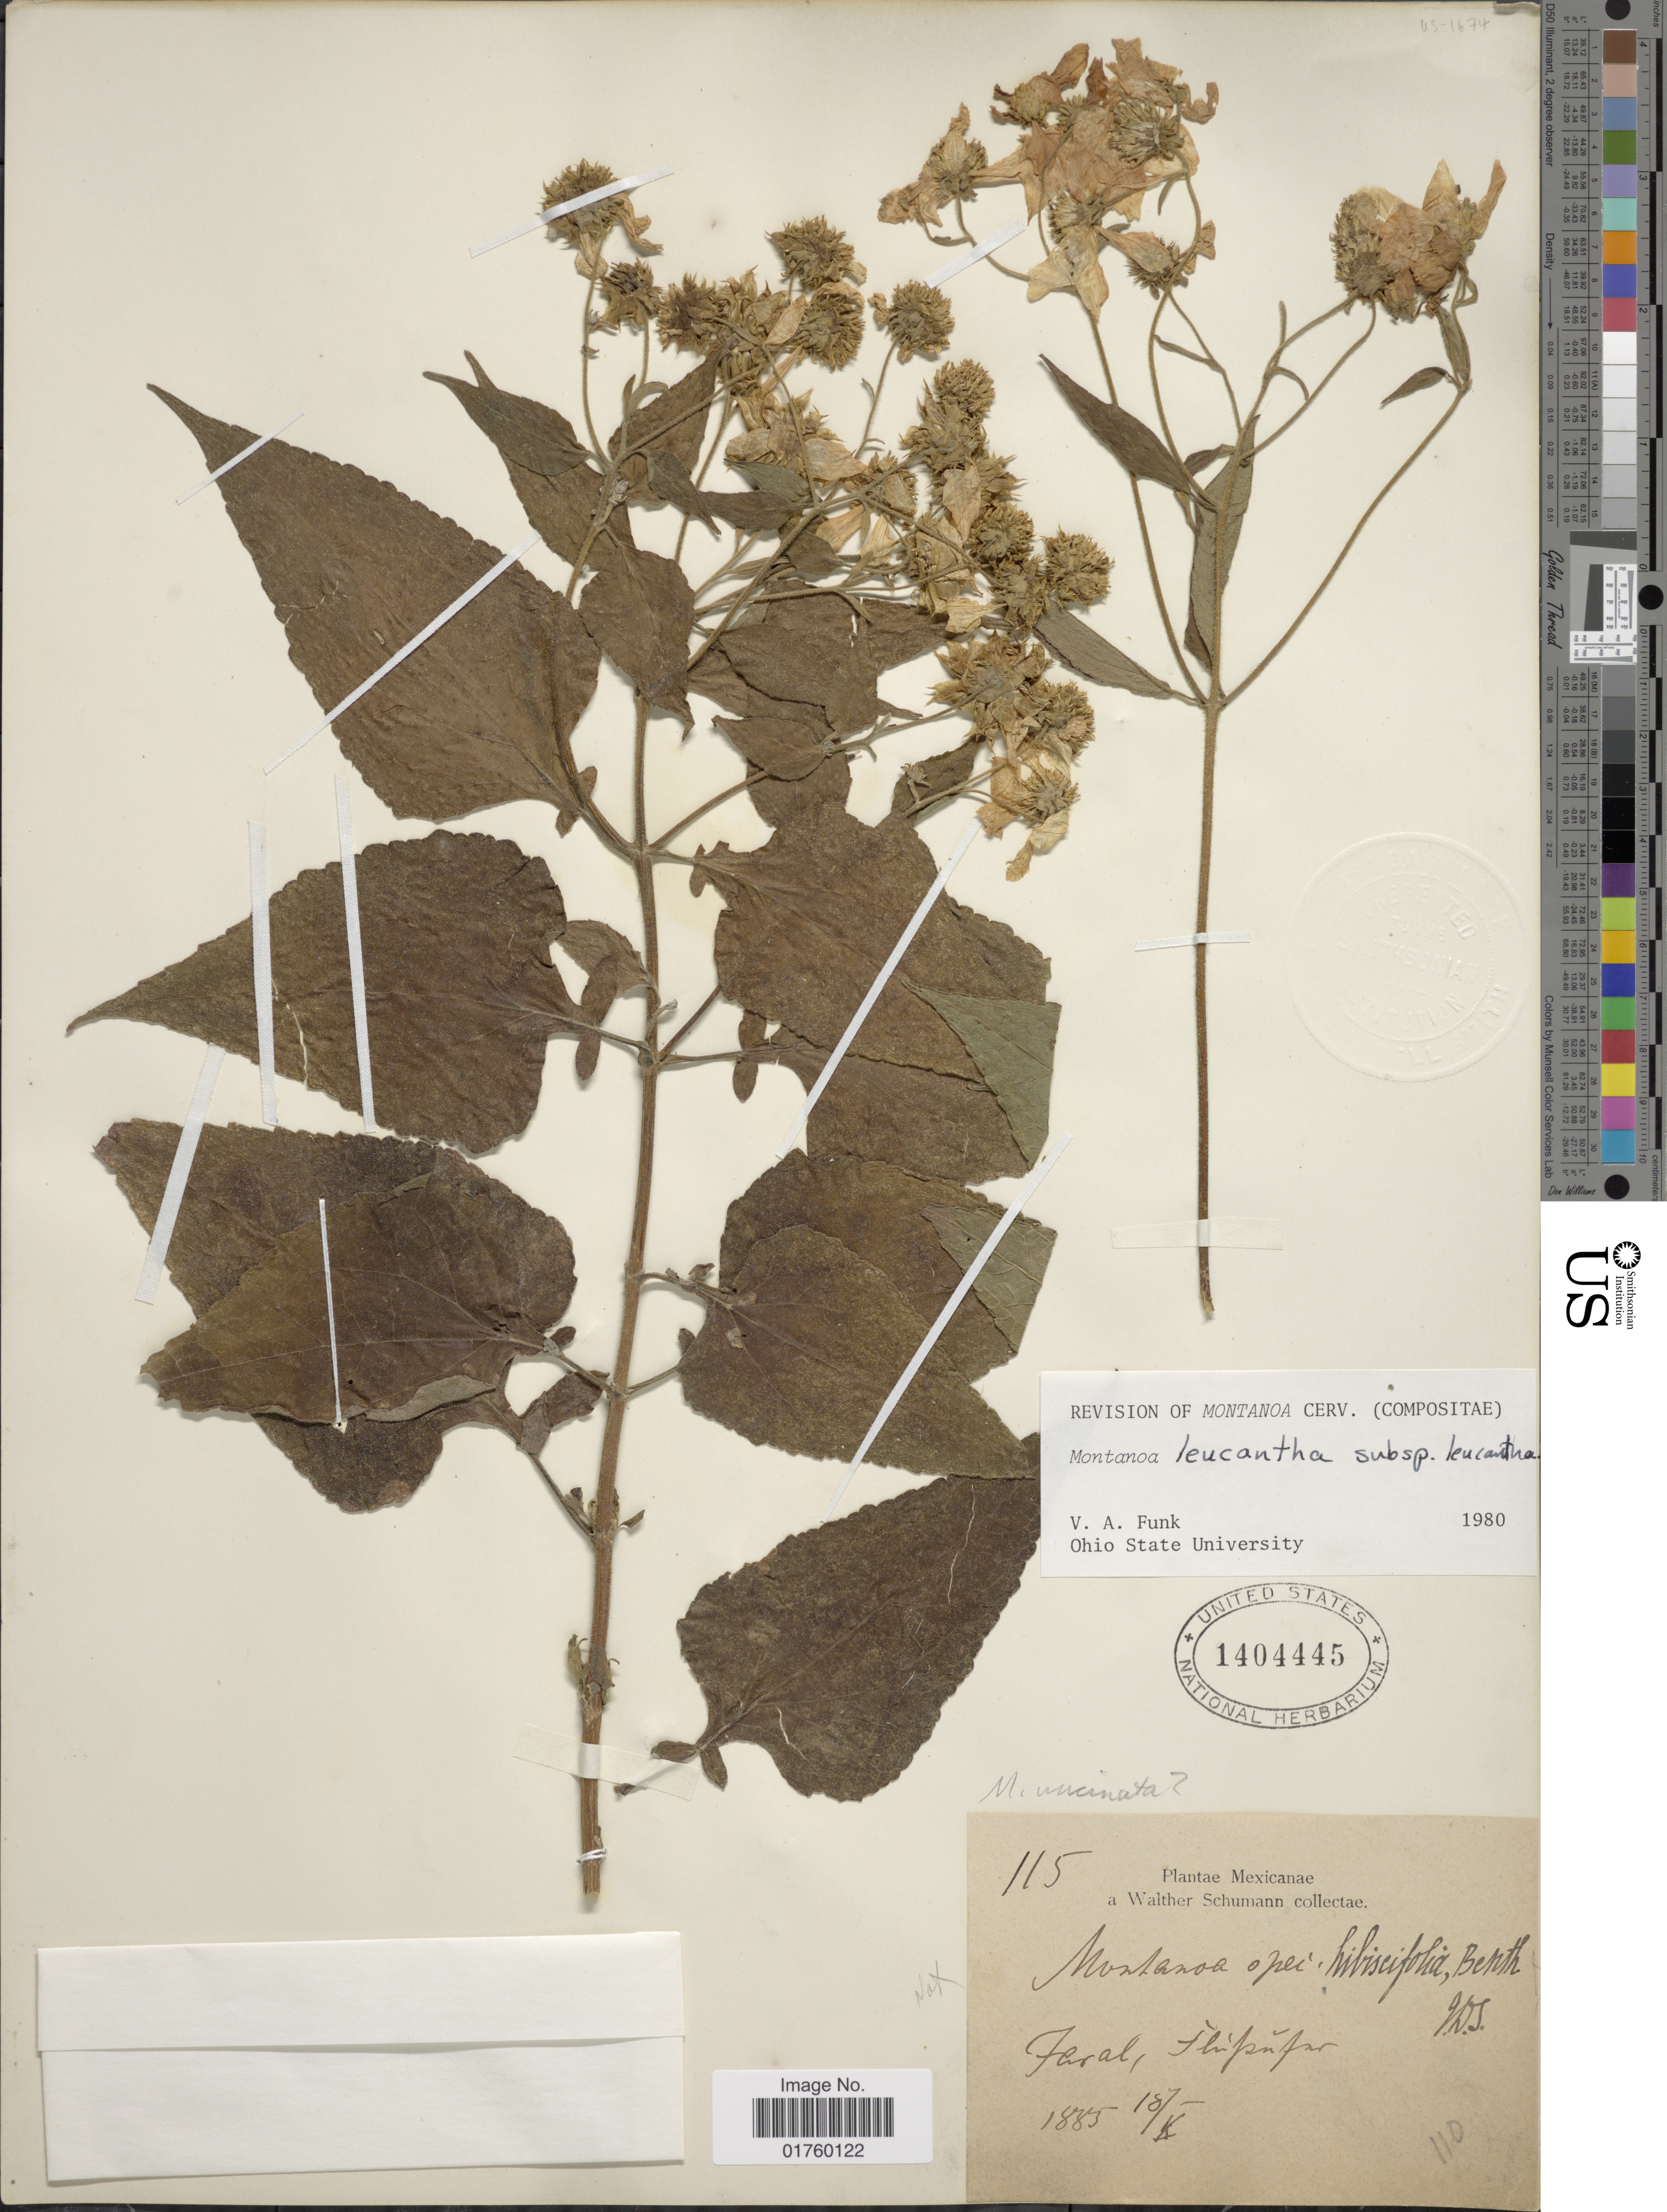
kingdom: Plantae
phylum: Tracheophyta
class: Magnoliopsida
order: Asterales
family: Asteraceae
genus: Montanoa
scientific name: Montanoa leucantha subsp. leucantha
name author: (Lag.) S.F. Blake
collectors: W. Schumann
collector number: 115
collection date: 1885-10-18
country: Mexico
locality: Faral, Flipufar.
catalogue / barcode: US 1404445